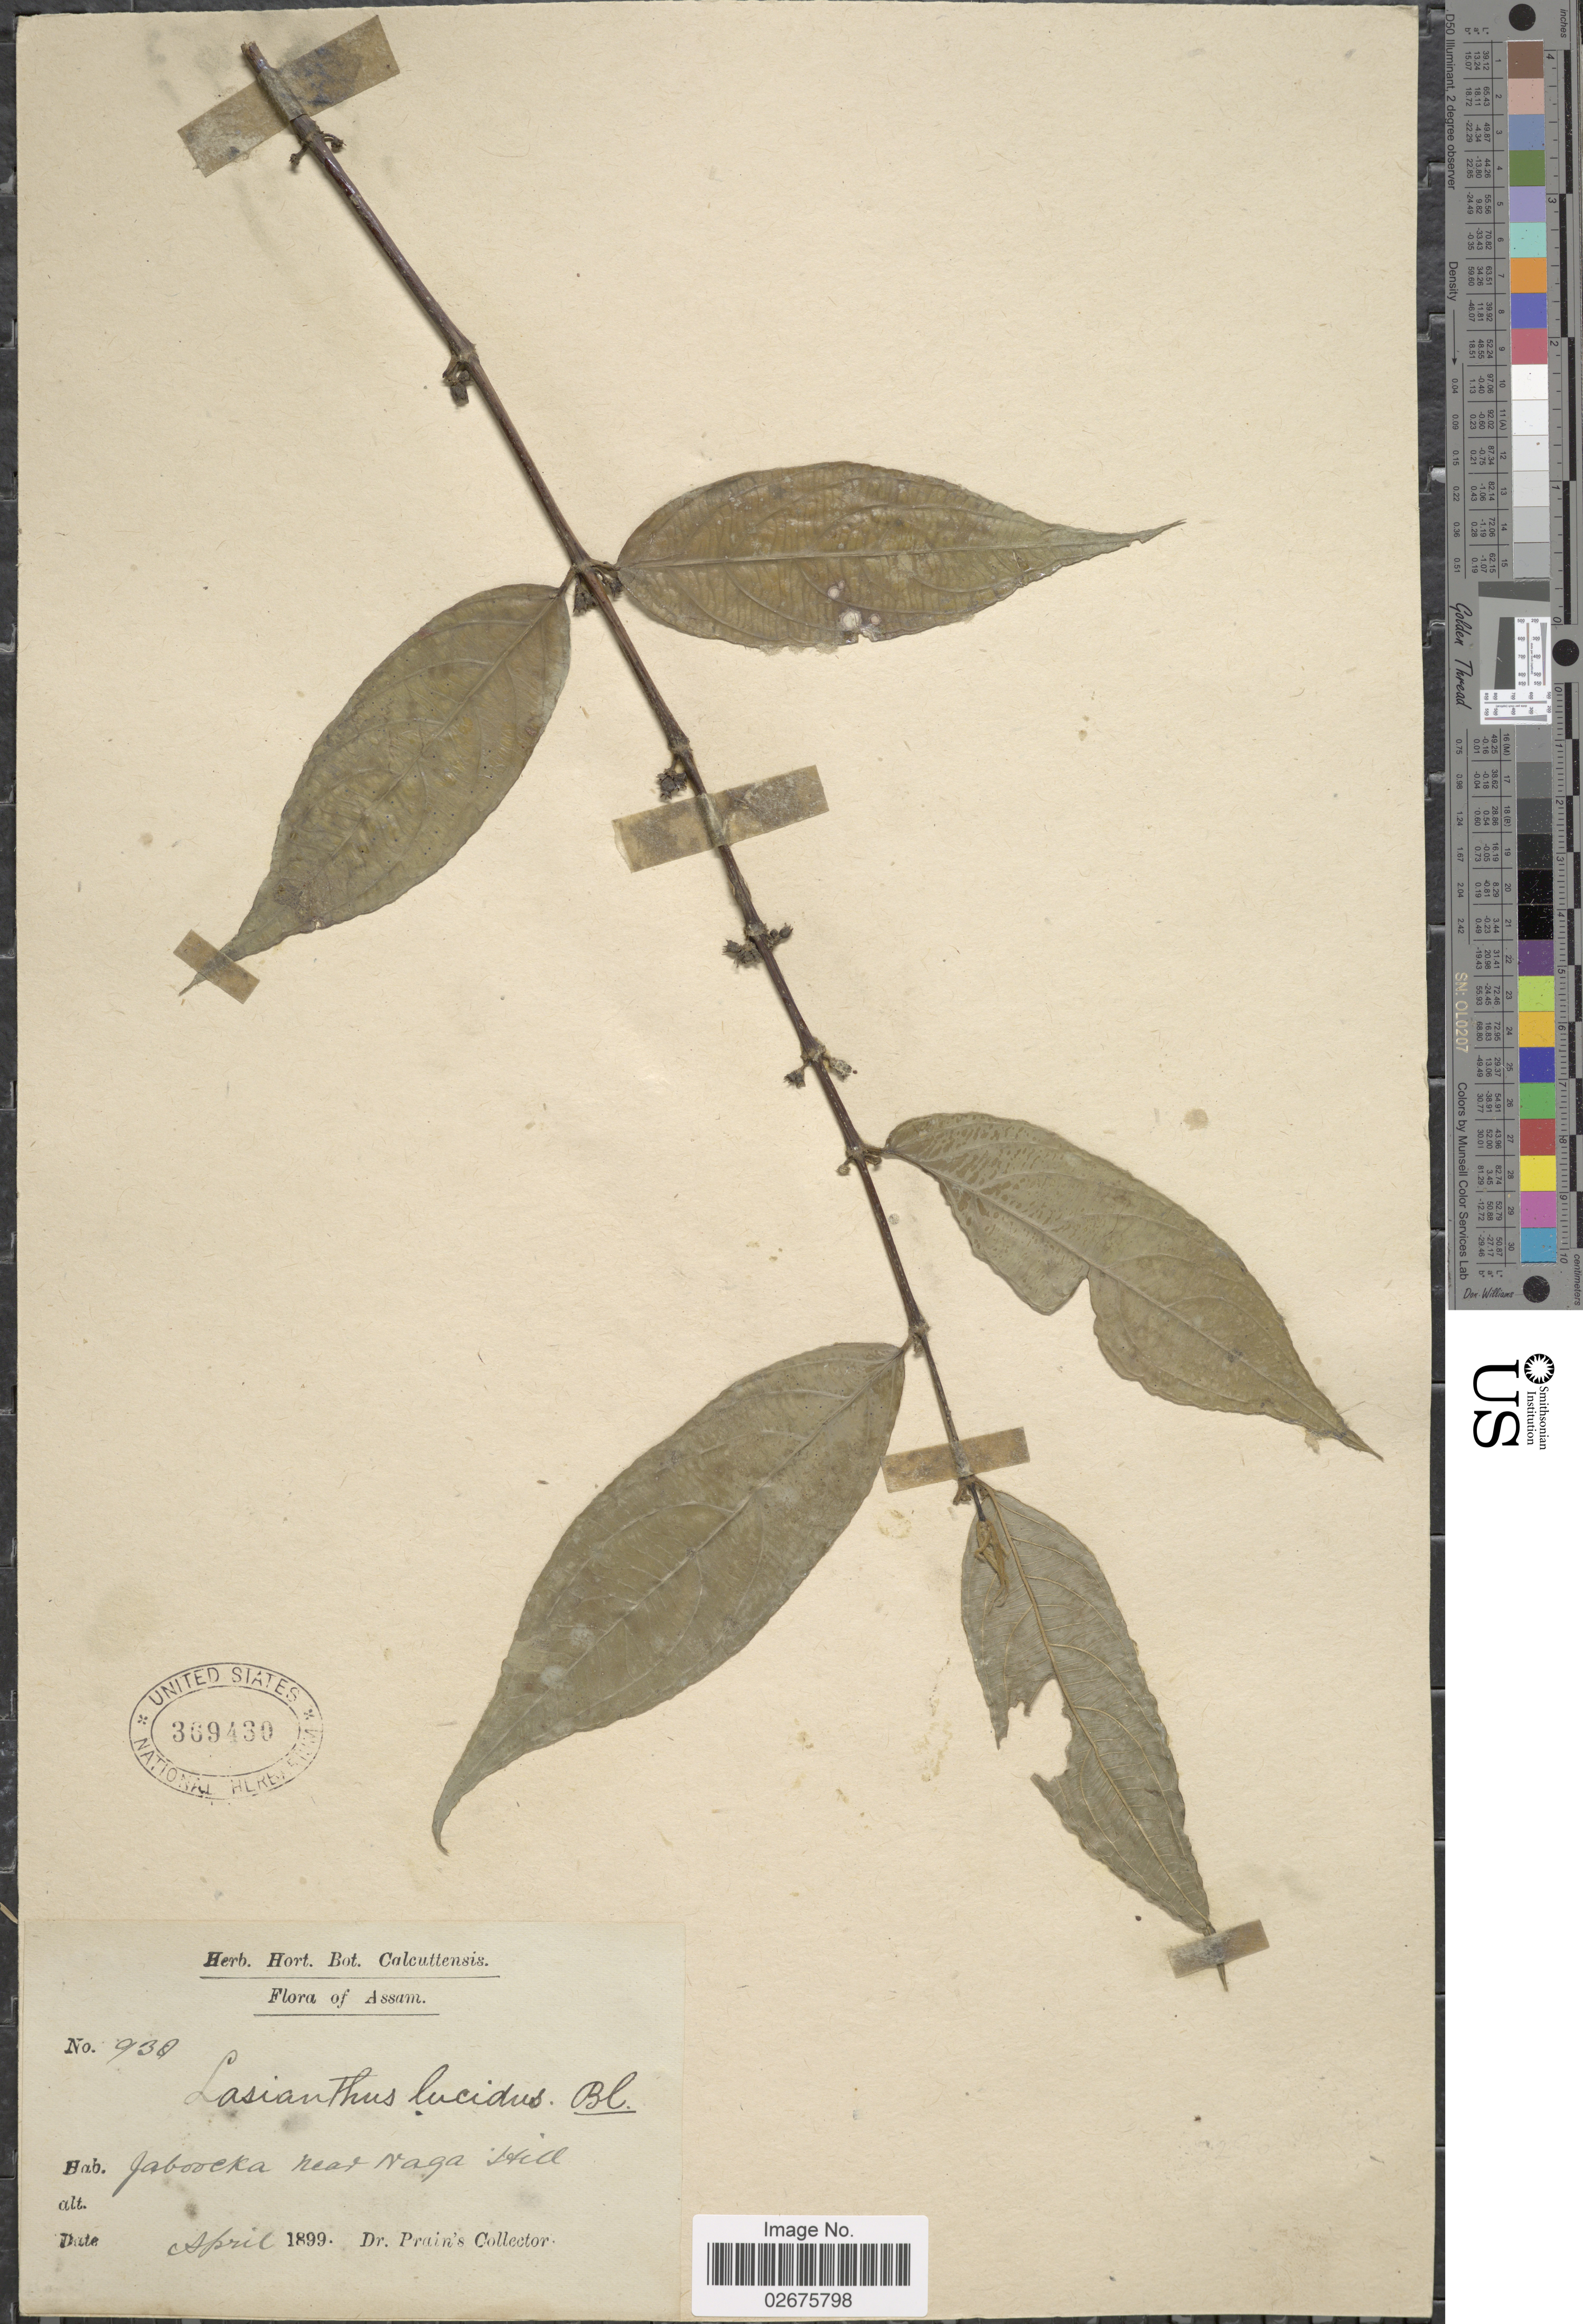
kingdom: Plantae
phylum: Tracheophyta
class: Magnoliopsida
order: Gentianales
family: Rubiaceae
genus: Lasianthus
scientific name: Lasianthus lucidus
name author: Blume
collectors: Dr. Prain's collector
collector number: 930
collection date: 1899-04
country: India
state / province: Assam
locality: Jabooecka near Naga Hill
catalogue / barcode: US 369430